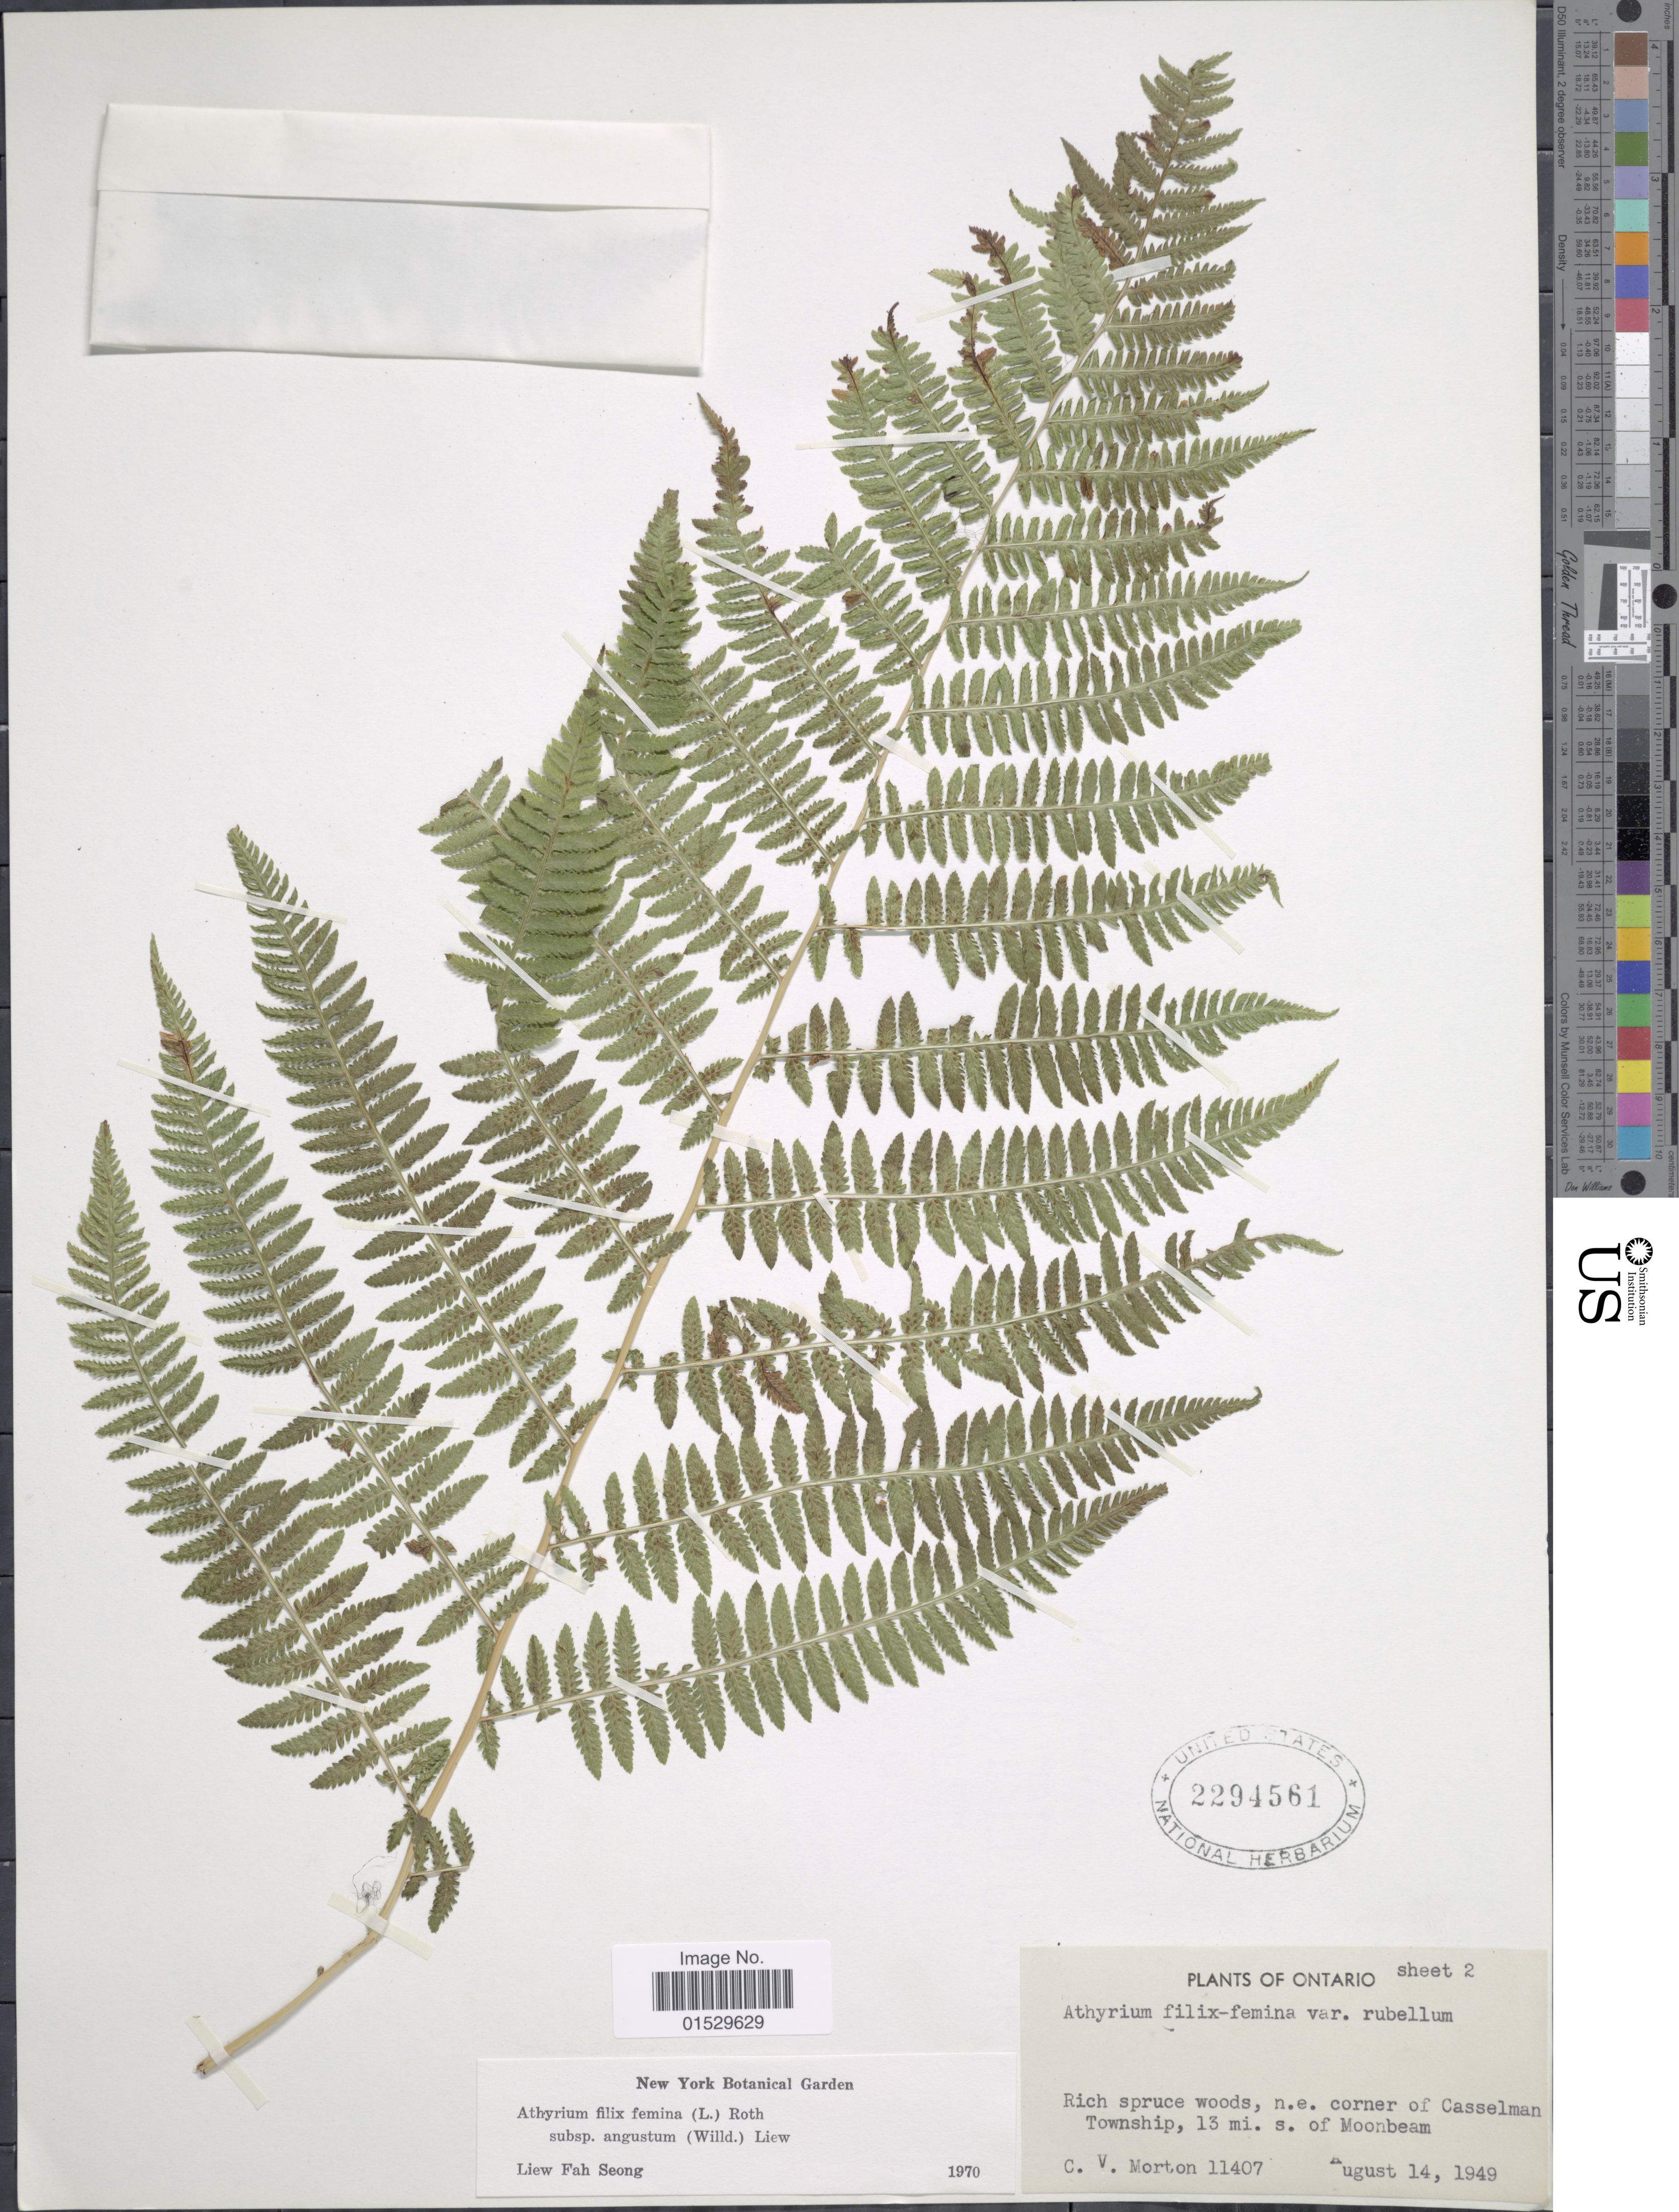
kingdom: Plantae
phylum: Tracheophyta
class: Polypodiopsida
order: Polypodiales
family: Athyriaceae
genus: Athyrium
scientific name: Athyrium filix-femina subsp. angustatum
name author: (Willd.) R.T. Clausen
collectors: C. V. Morton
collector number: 11407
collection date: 1949-08-14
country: Canada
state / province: Ontario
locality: N. e. corner of Casselman Township, 13mi. s. of Moonbeam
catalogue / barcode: US 2294561